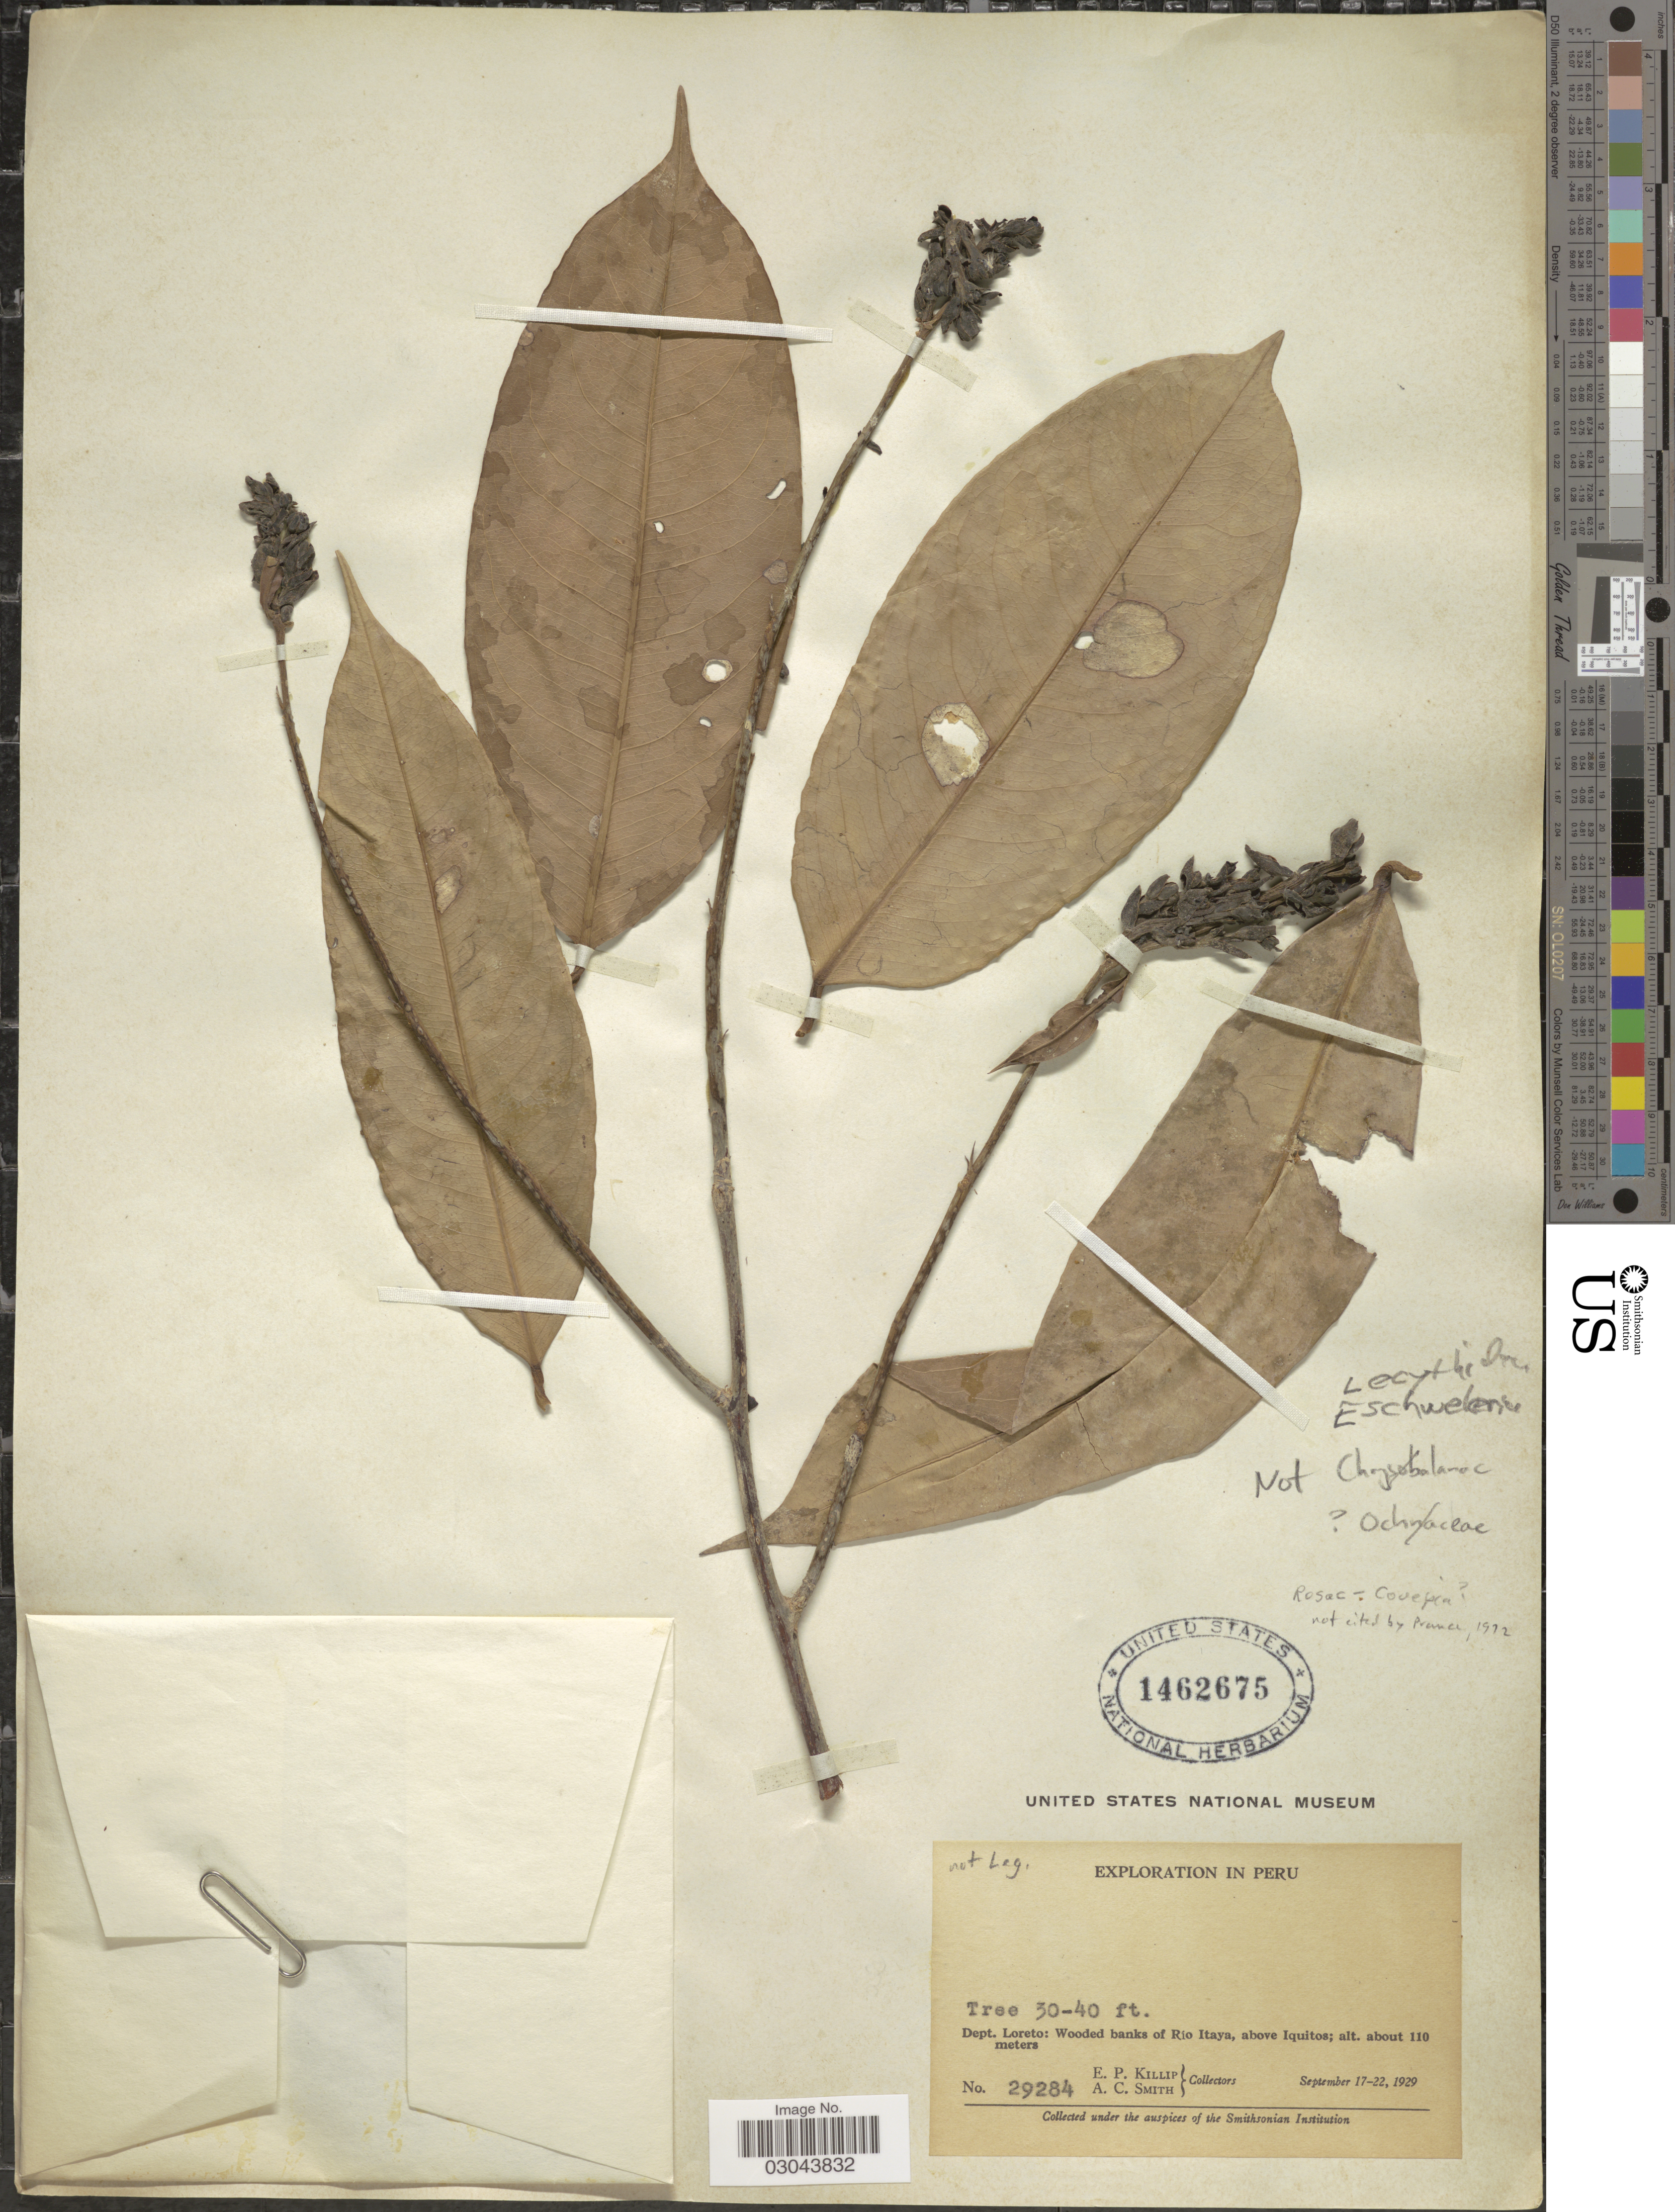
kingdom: Plantae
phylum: Tracheophyta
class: Magnoliopsida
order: Ericales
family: Lecythidaceae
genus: Eschweilera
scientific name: Eschweilera sp.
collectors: E. P. Killip & A. C. Smith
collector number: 29284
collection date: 1929-09-17/1929-09-22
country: Peru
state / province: Loreto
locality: Dept. Loreto: Wooded banks of Río Itaya, above Iquitos.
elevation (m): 110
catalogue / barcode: US 1462675